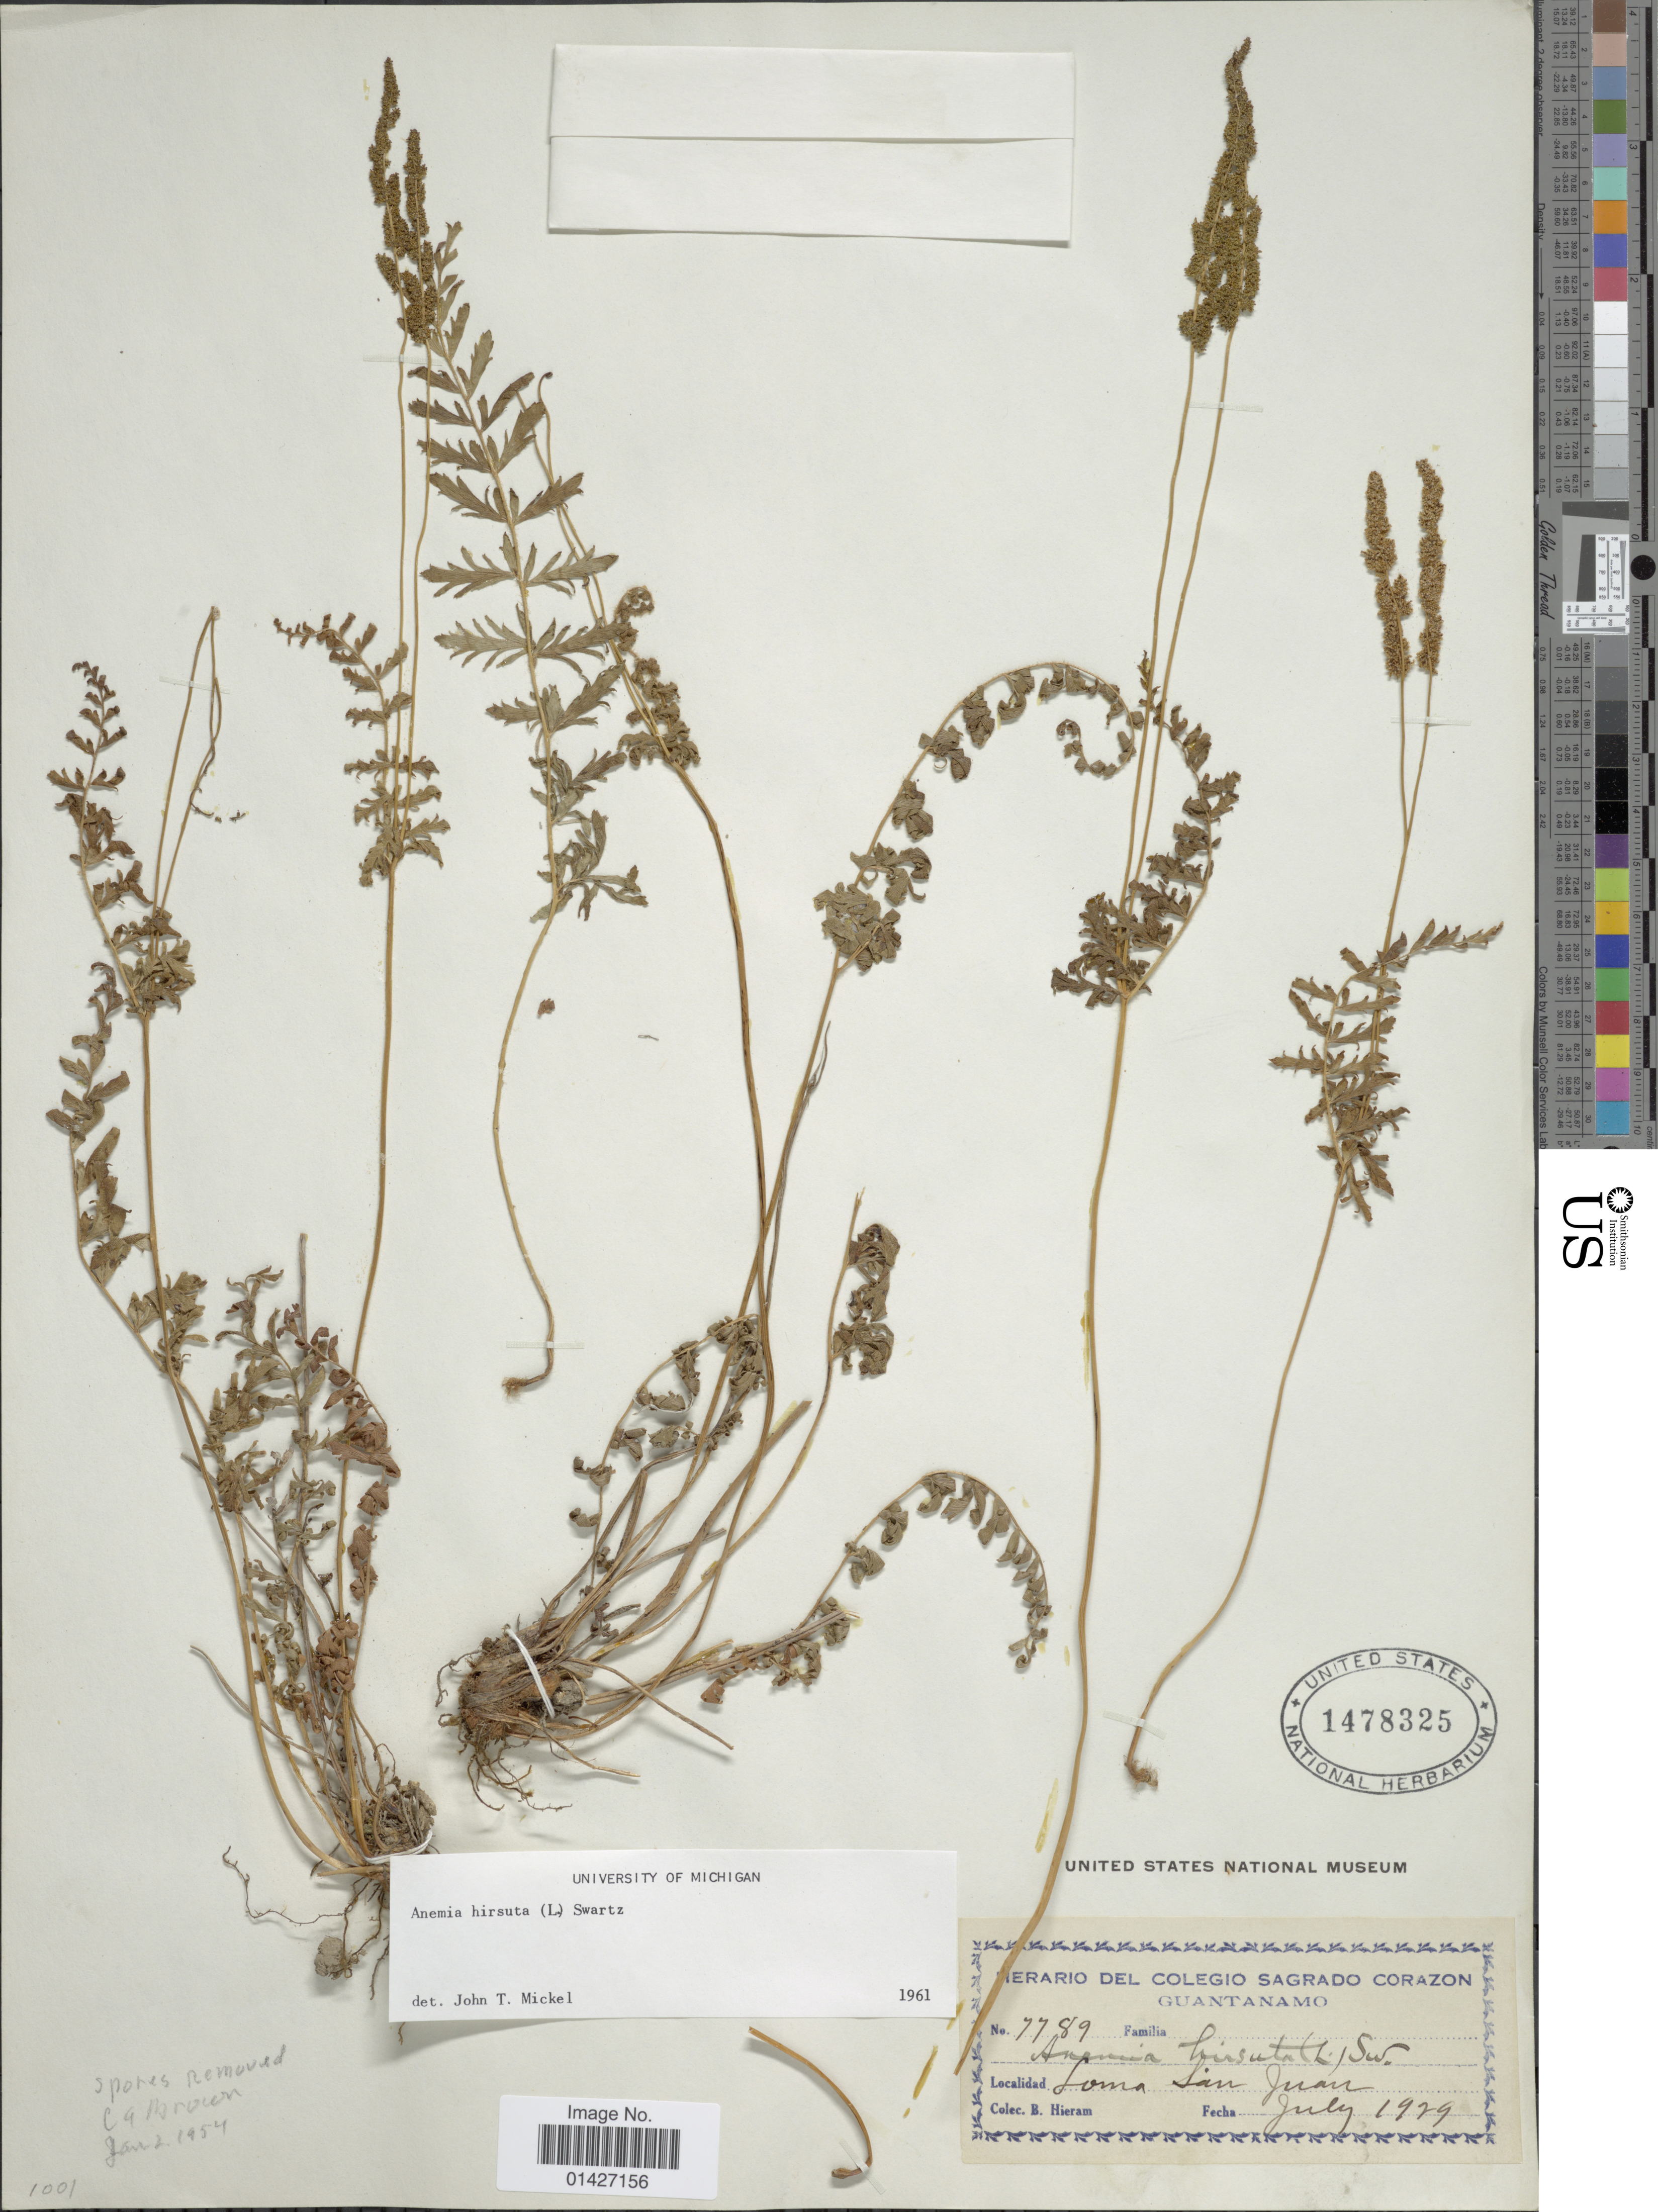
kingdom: Plantae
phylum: Tracheophyta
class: Polypodiopsida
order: Schizaeales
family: Anemiaceae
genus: Anemia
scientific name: Anemia hirsuta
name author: (L.) Sw.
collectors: B. Hieram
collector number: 7789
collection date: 1929-07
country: Cuba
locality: Loma San Juan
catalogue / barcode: US 1478325